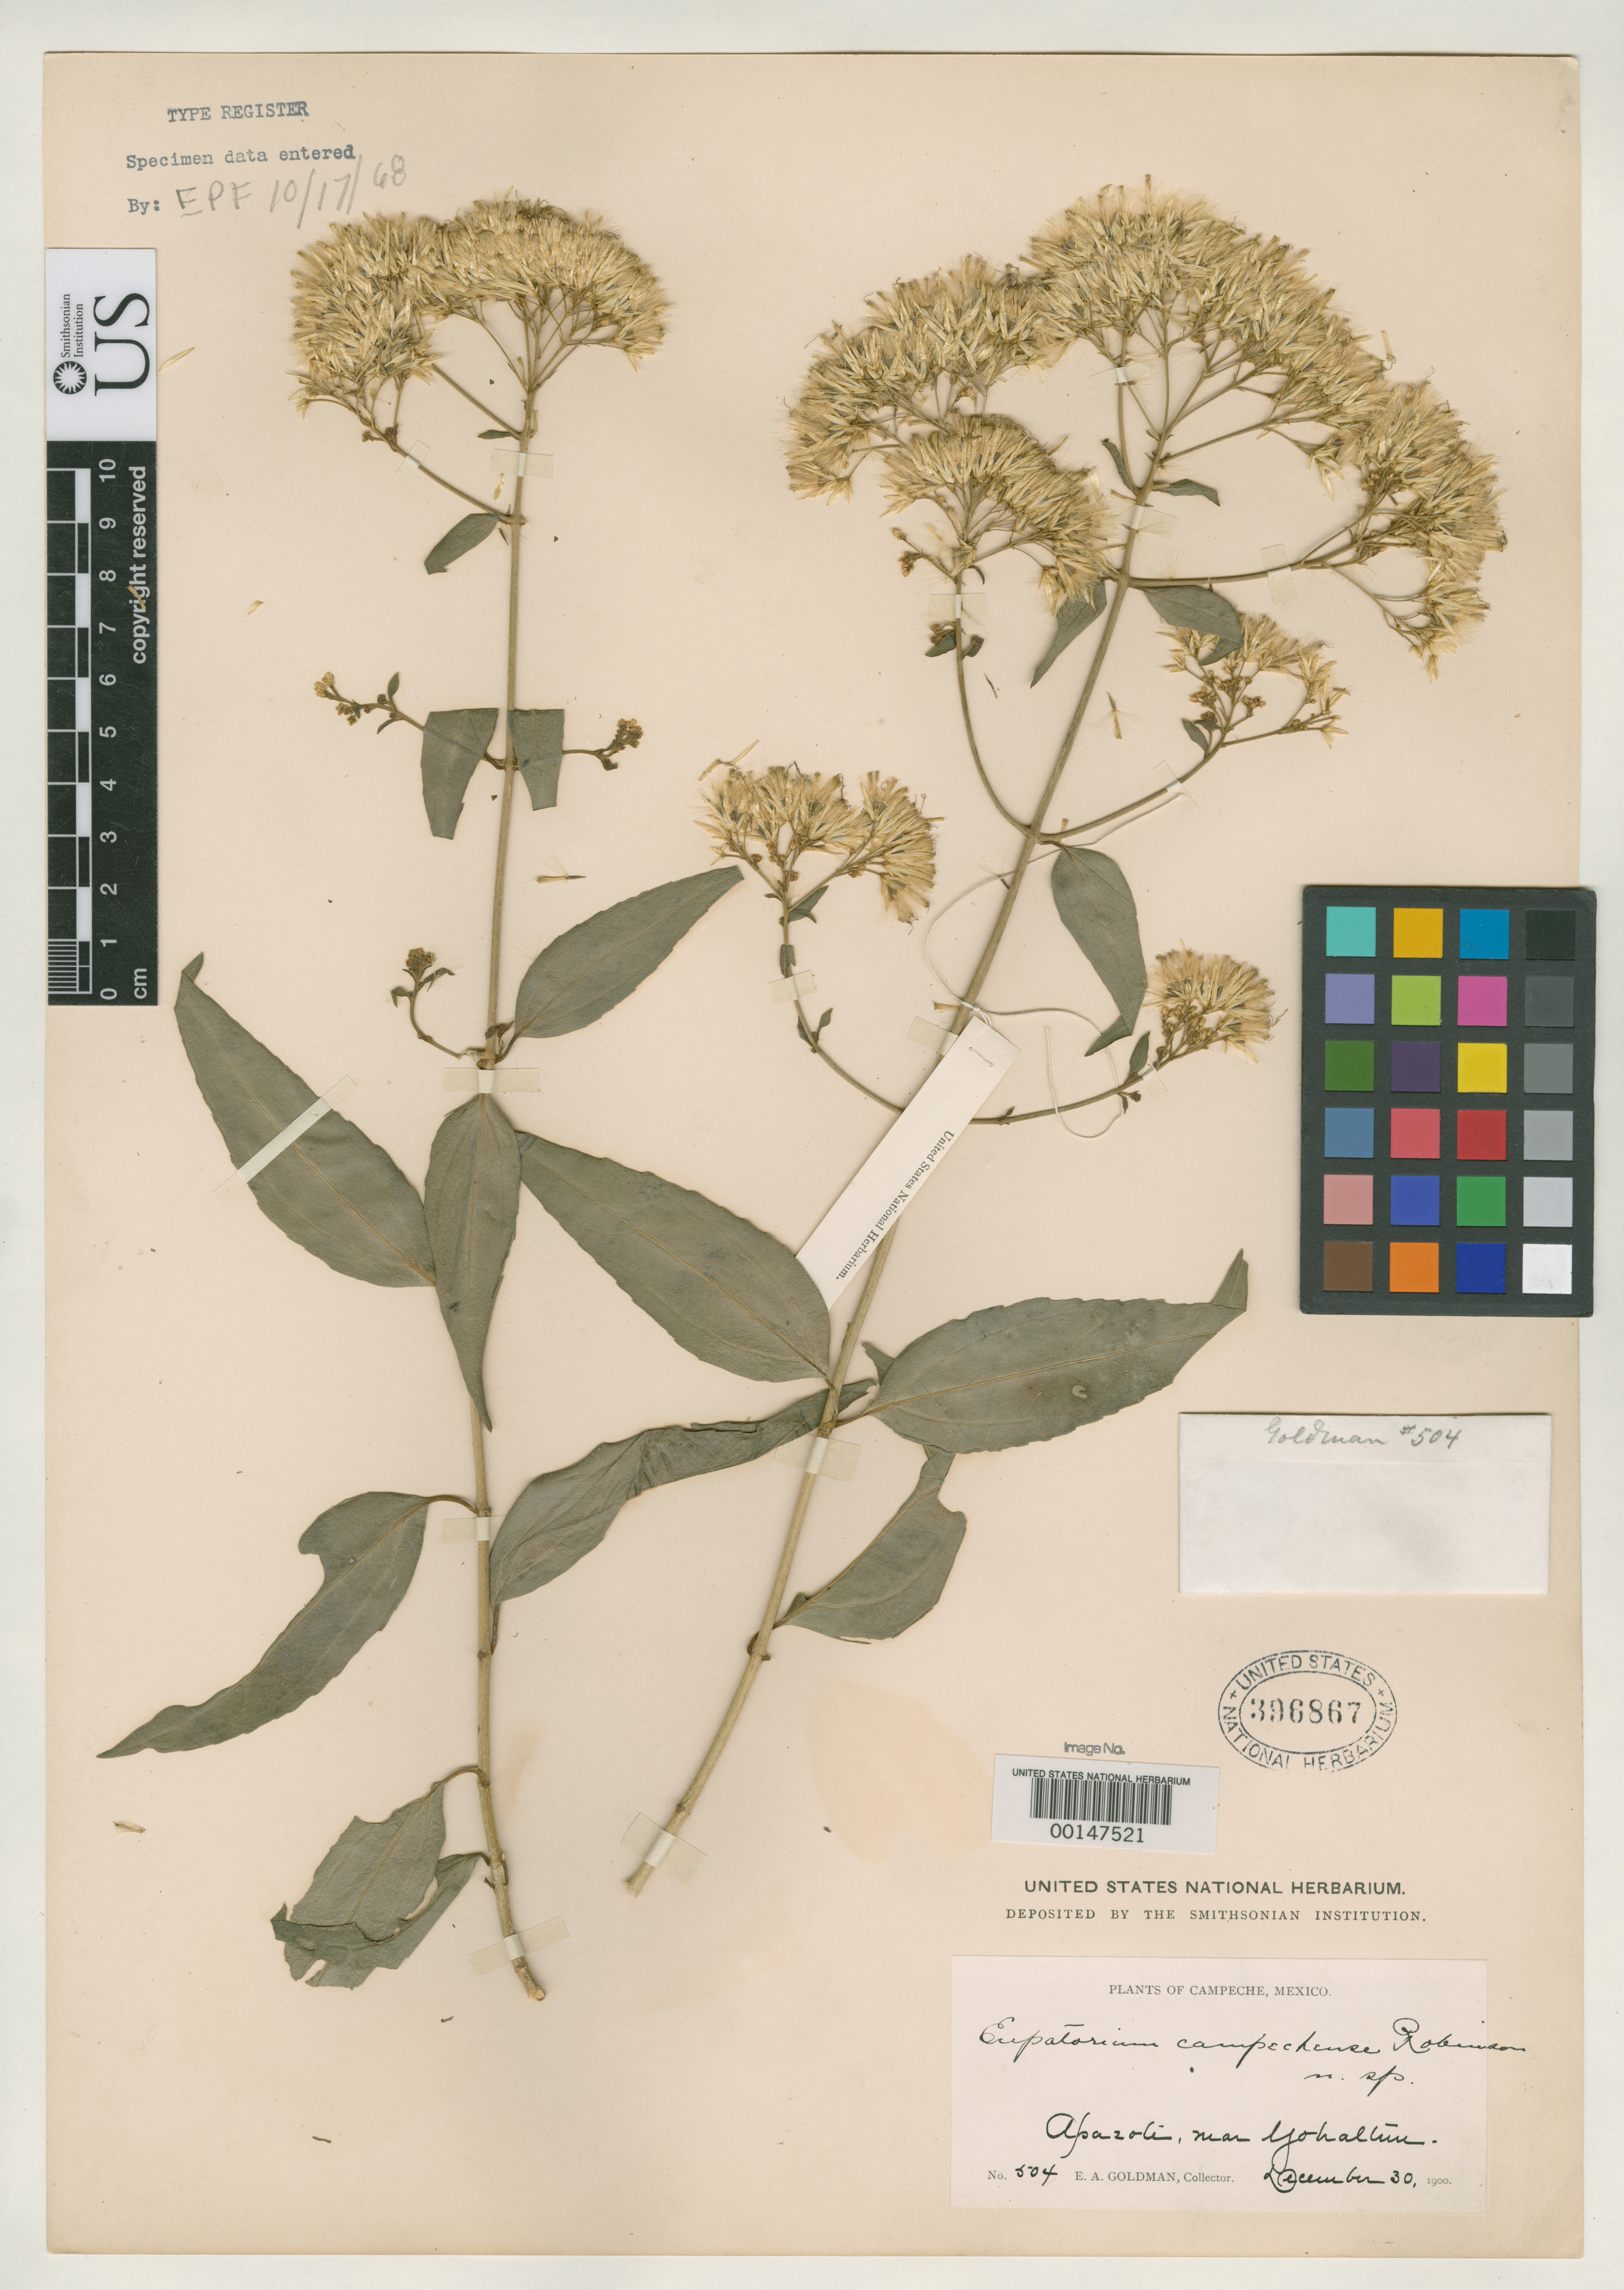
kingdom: Plantae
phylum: Tracheophyta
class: Magnoliopsida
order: Asterales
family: Asteraceae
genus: Eupatorium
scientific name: Eupatorium campechense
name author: B.L. Rob.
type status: Holotype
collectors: E. A. Goldman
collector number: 504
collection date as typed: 30 Dec 1900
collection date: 1900-12-30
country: Mexico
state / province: Campeche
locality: Apazoli near Yohaltum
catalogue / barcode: US 396867